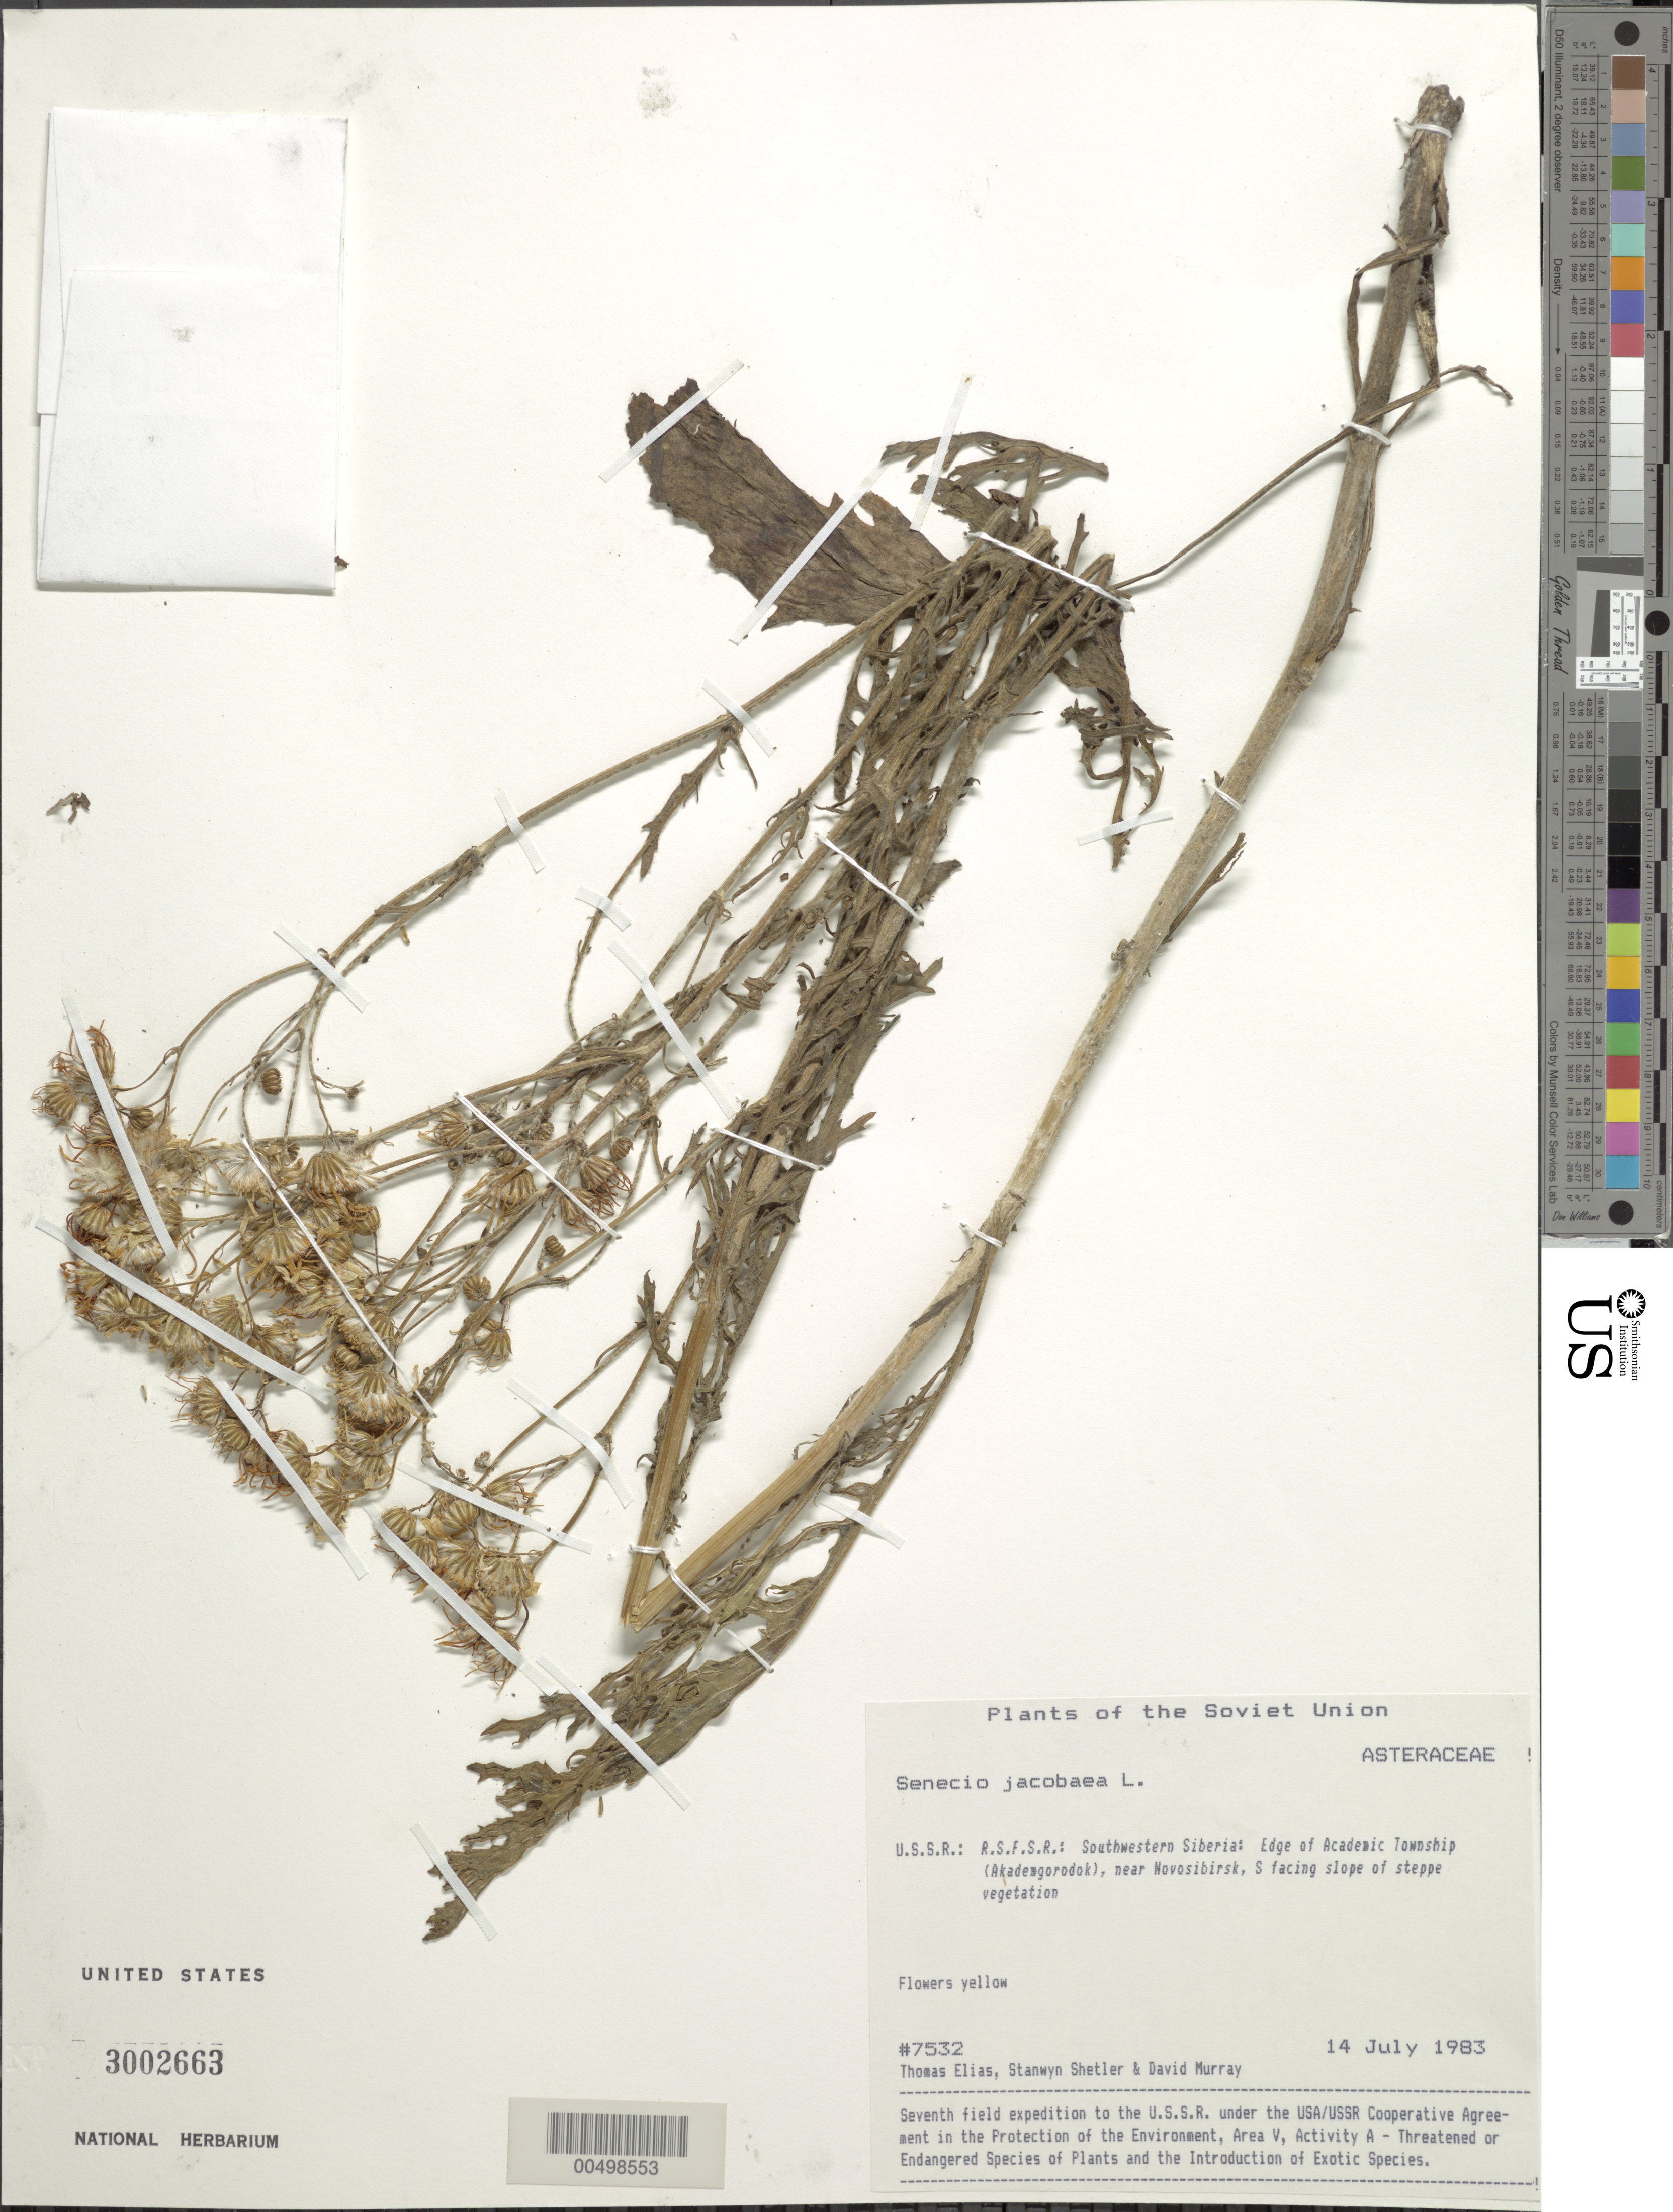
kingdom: Plantae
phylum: Tracheophyta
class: Magnoliopsida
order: Asterales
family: Asteraceae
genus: Jacobaea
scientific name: Jacobaea vulgaris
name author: Gaertn.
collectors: T. Elias, S. Shetler & D. F. Murray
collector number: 7532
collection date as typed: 14 Jul 1983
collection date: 1983-07-14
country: Russian Federation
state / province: Novosibirsk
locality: edge of Academic Township (Akademgorodok), near Novosibirsk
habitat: S-facing slope of steppe vegetation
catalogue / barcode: US 3002663